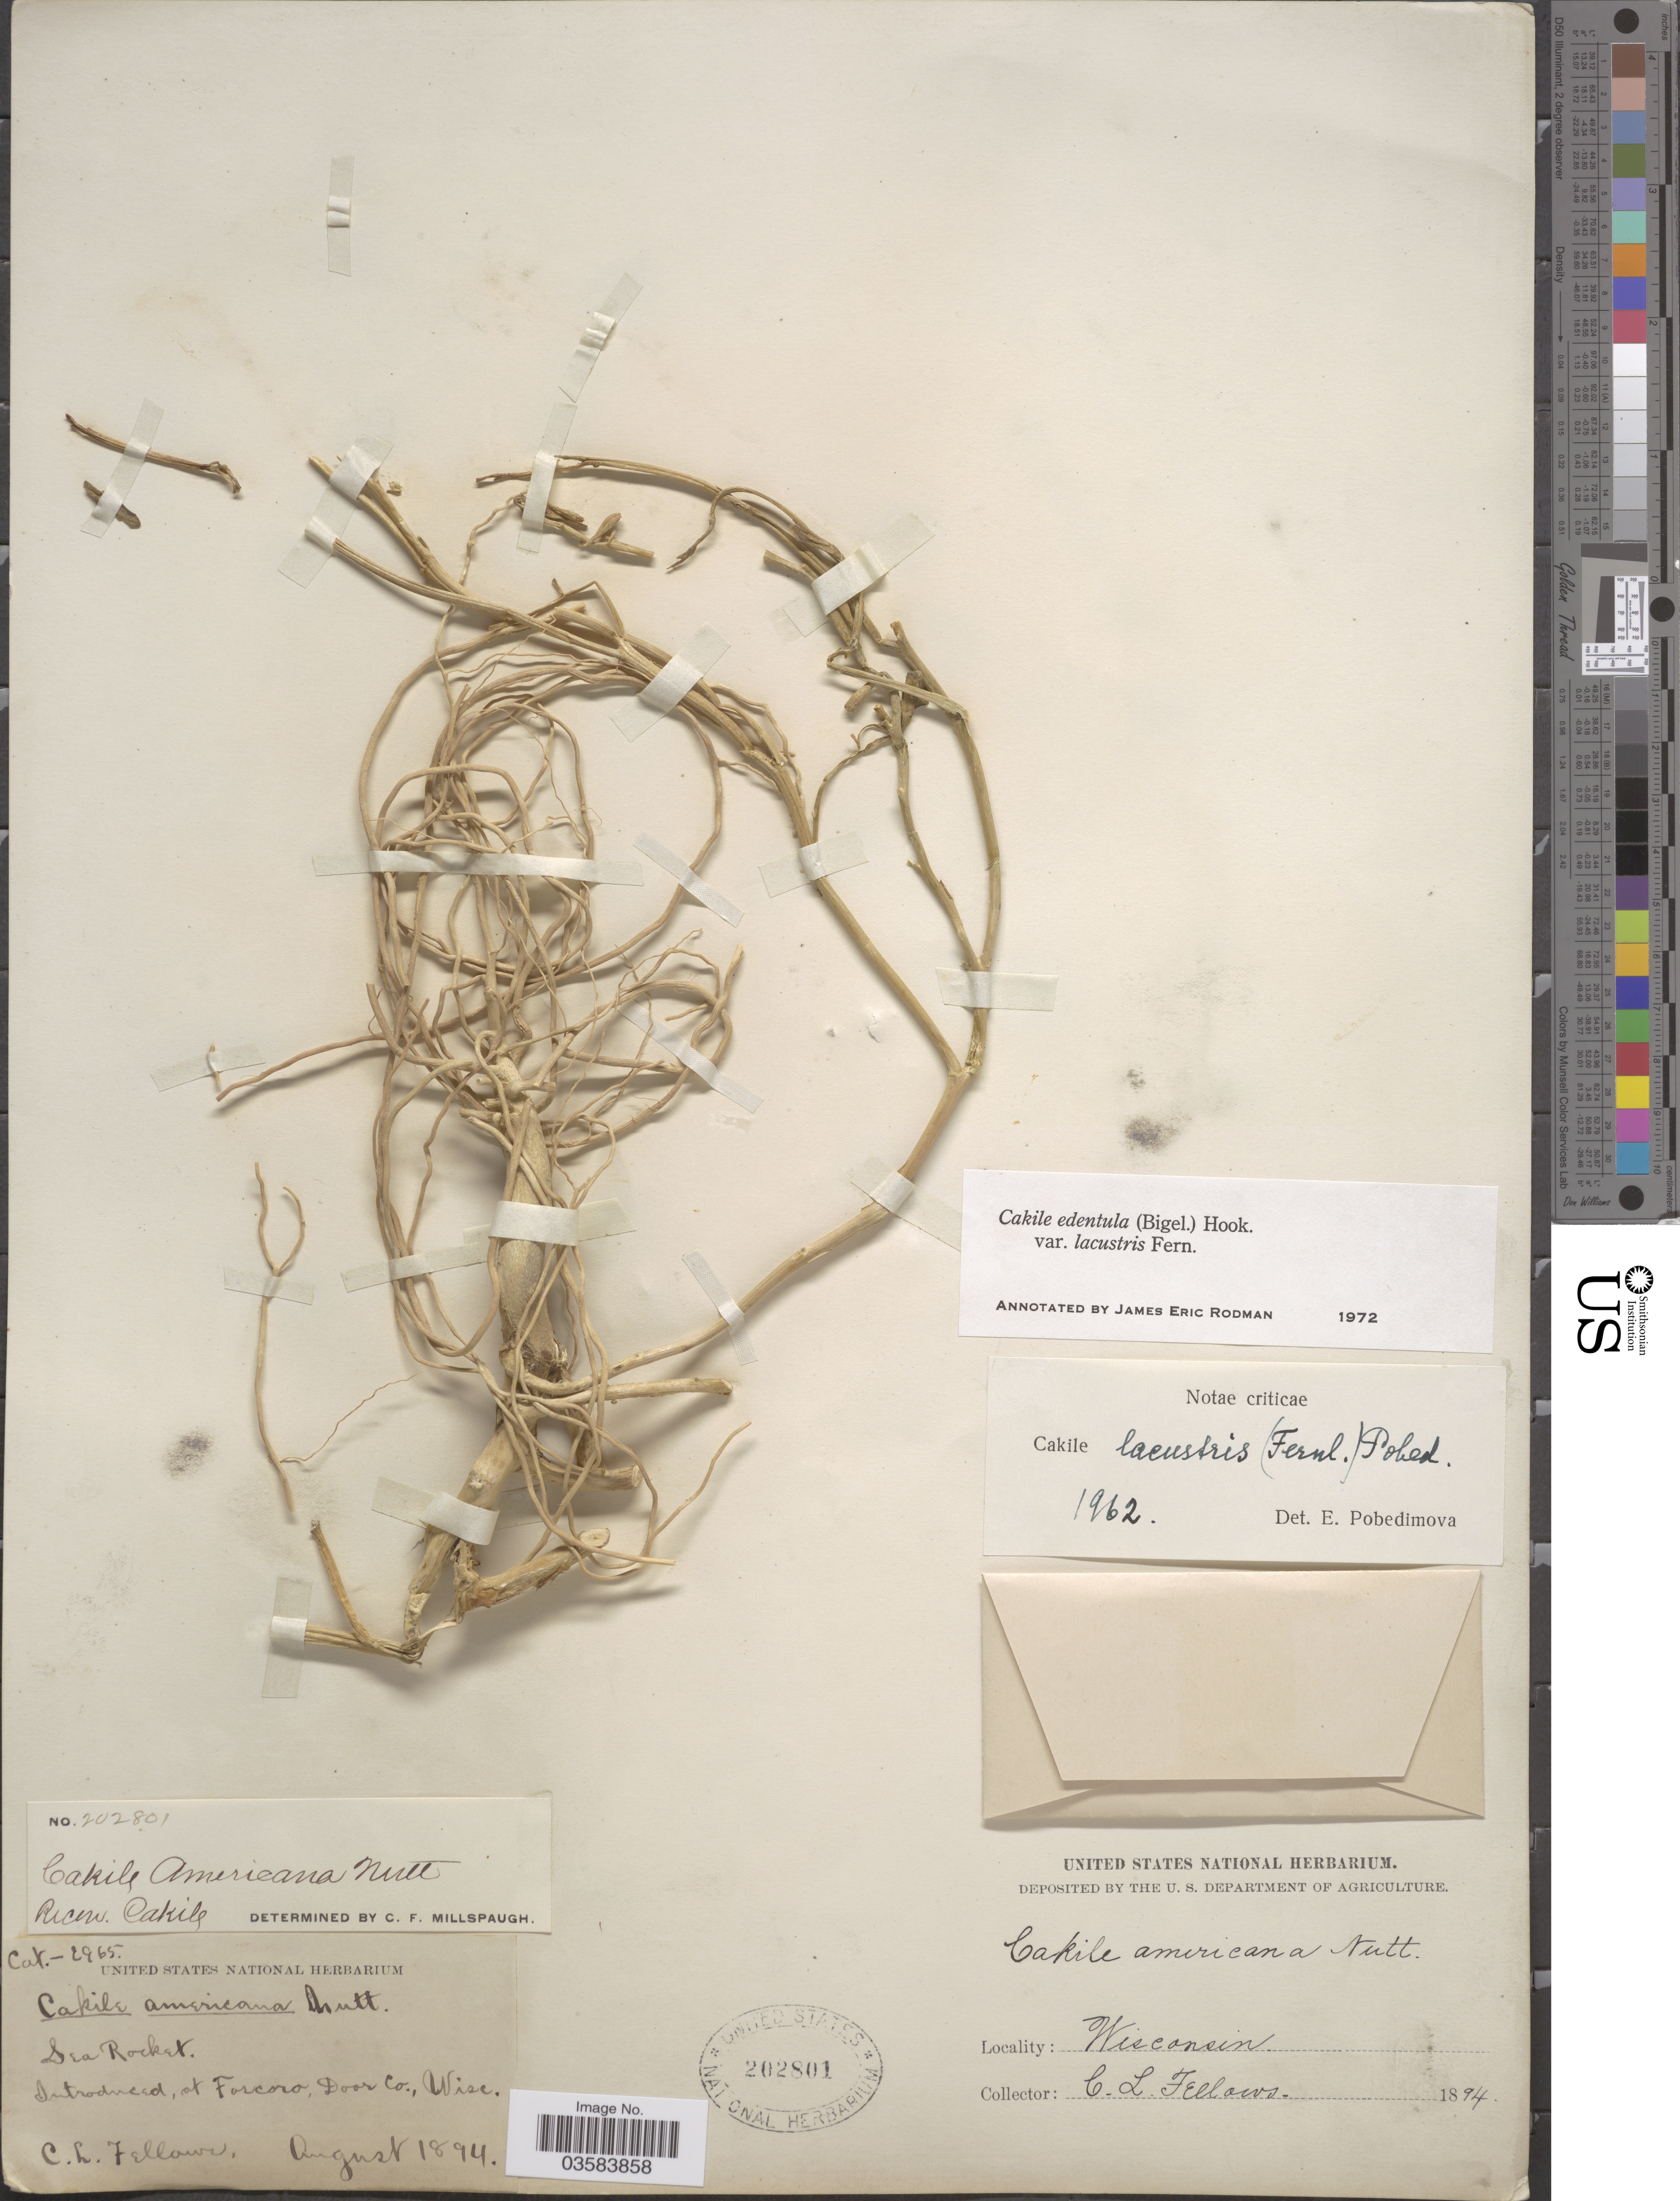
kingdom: Plantae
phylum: Tracheophyta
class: Magnoliopsida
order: Brassicales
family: Brassicaceae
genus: Cakile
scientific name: Cakile edentula var. lacustris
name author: Fernald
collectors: C. Fellows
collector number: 2965?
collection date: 1894-08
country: United States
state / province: Wisconsin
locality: Introduces, at Foscoro, Door Co.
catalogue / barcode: US 202801